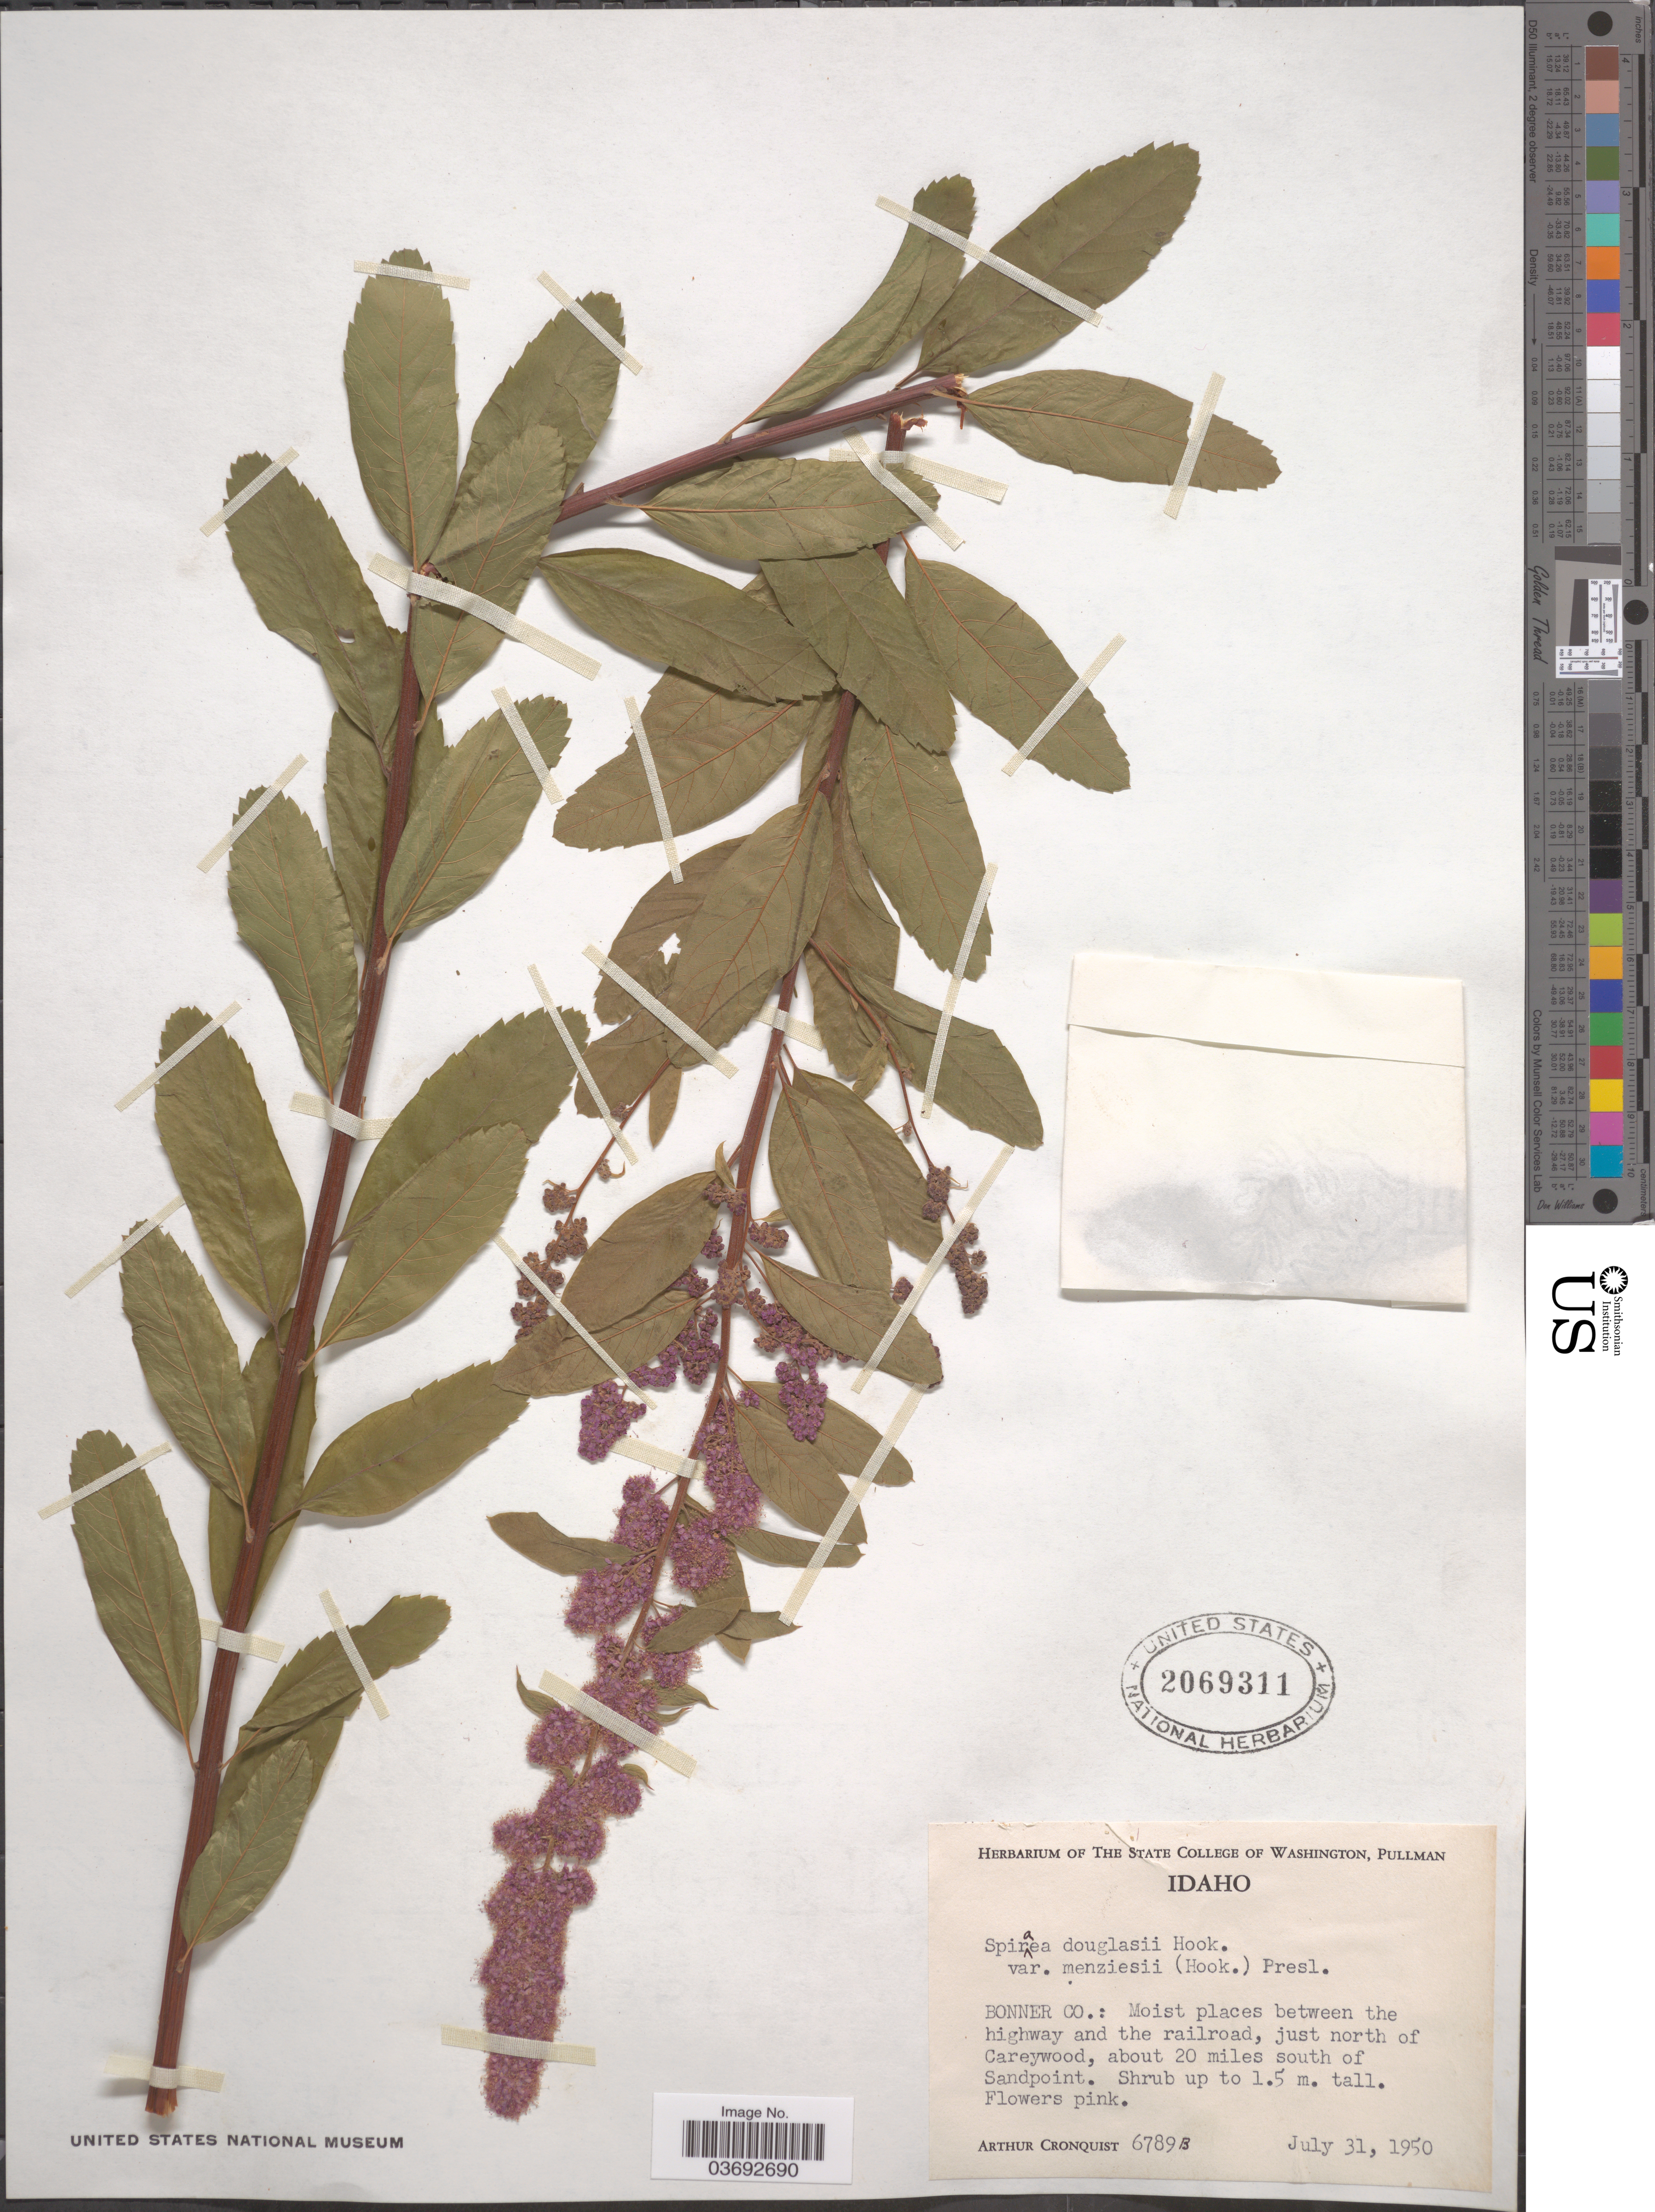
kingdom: Plantae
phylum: Tracheophyta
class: Magnoliopsida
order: Rosales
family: Rosaceae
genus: Spiraea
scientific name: Spiraea menziesii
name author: Hook.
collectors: A. J. Cronquist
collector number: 6789B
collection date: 1950-07-31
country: United States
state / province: Idaho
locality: Bonner Co.: Moist places between the highway and the railroad, just north of Careywood, about 20 miles south of Sandpoint.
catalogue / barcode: US 2069311